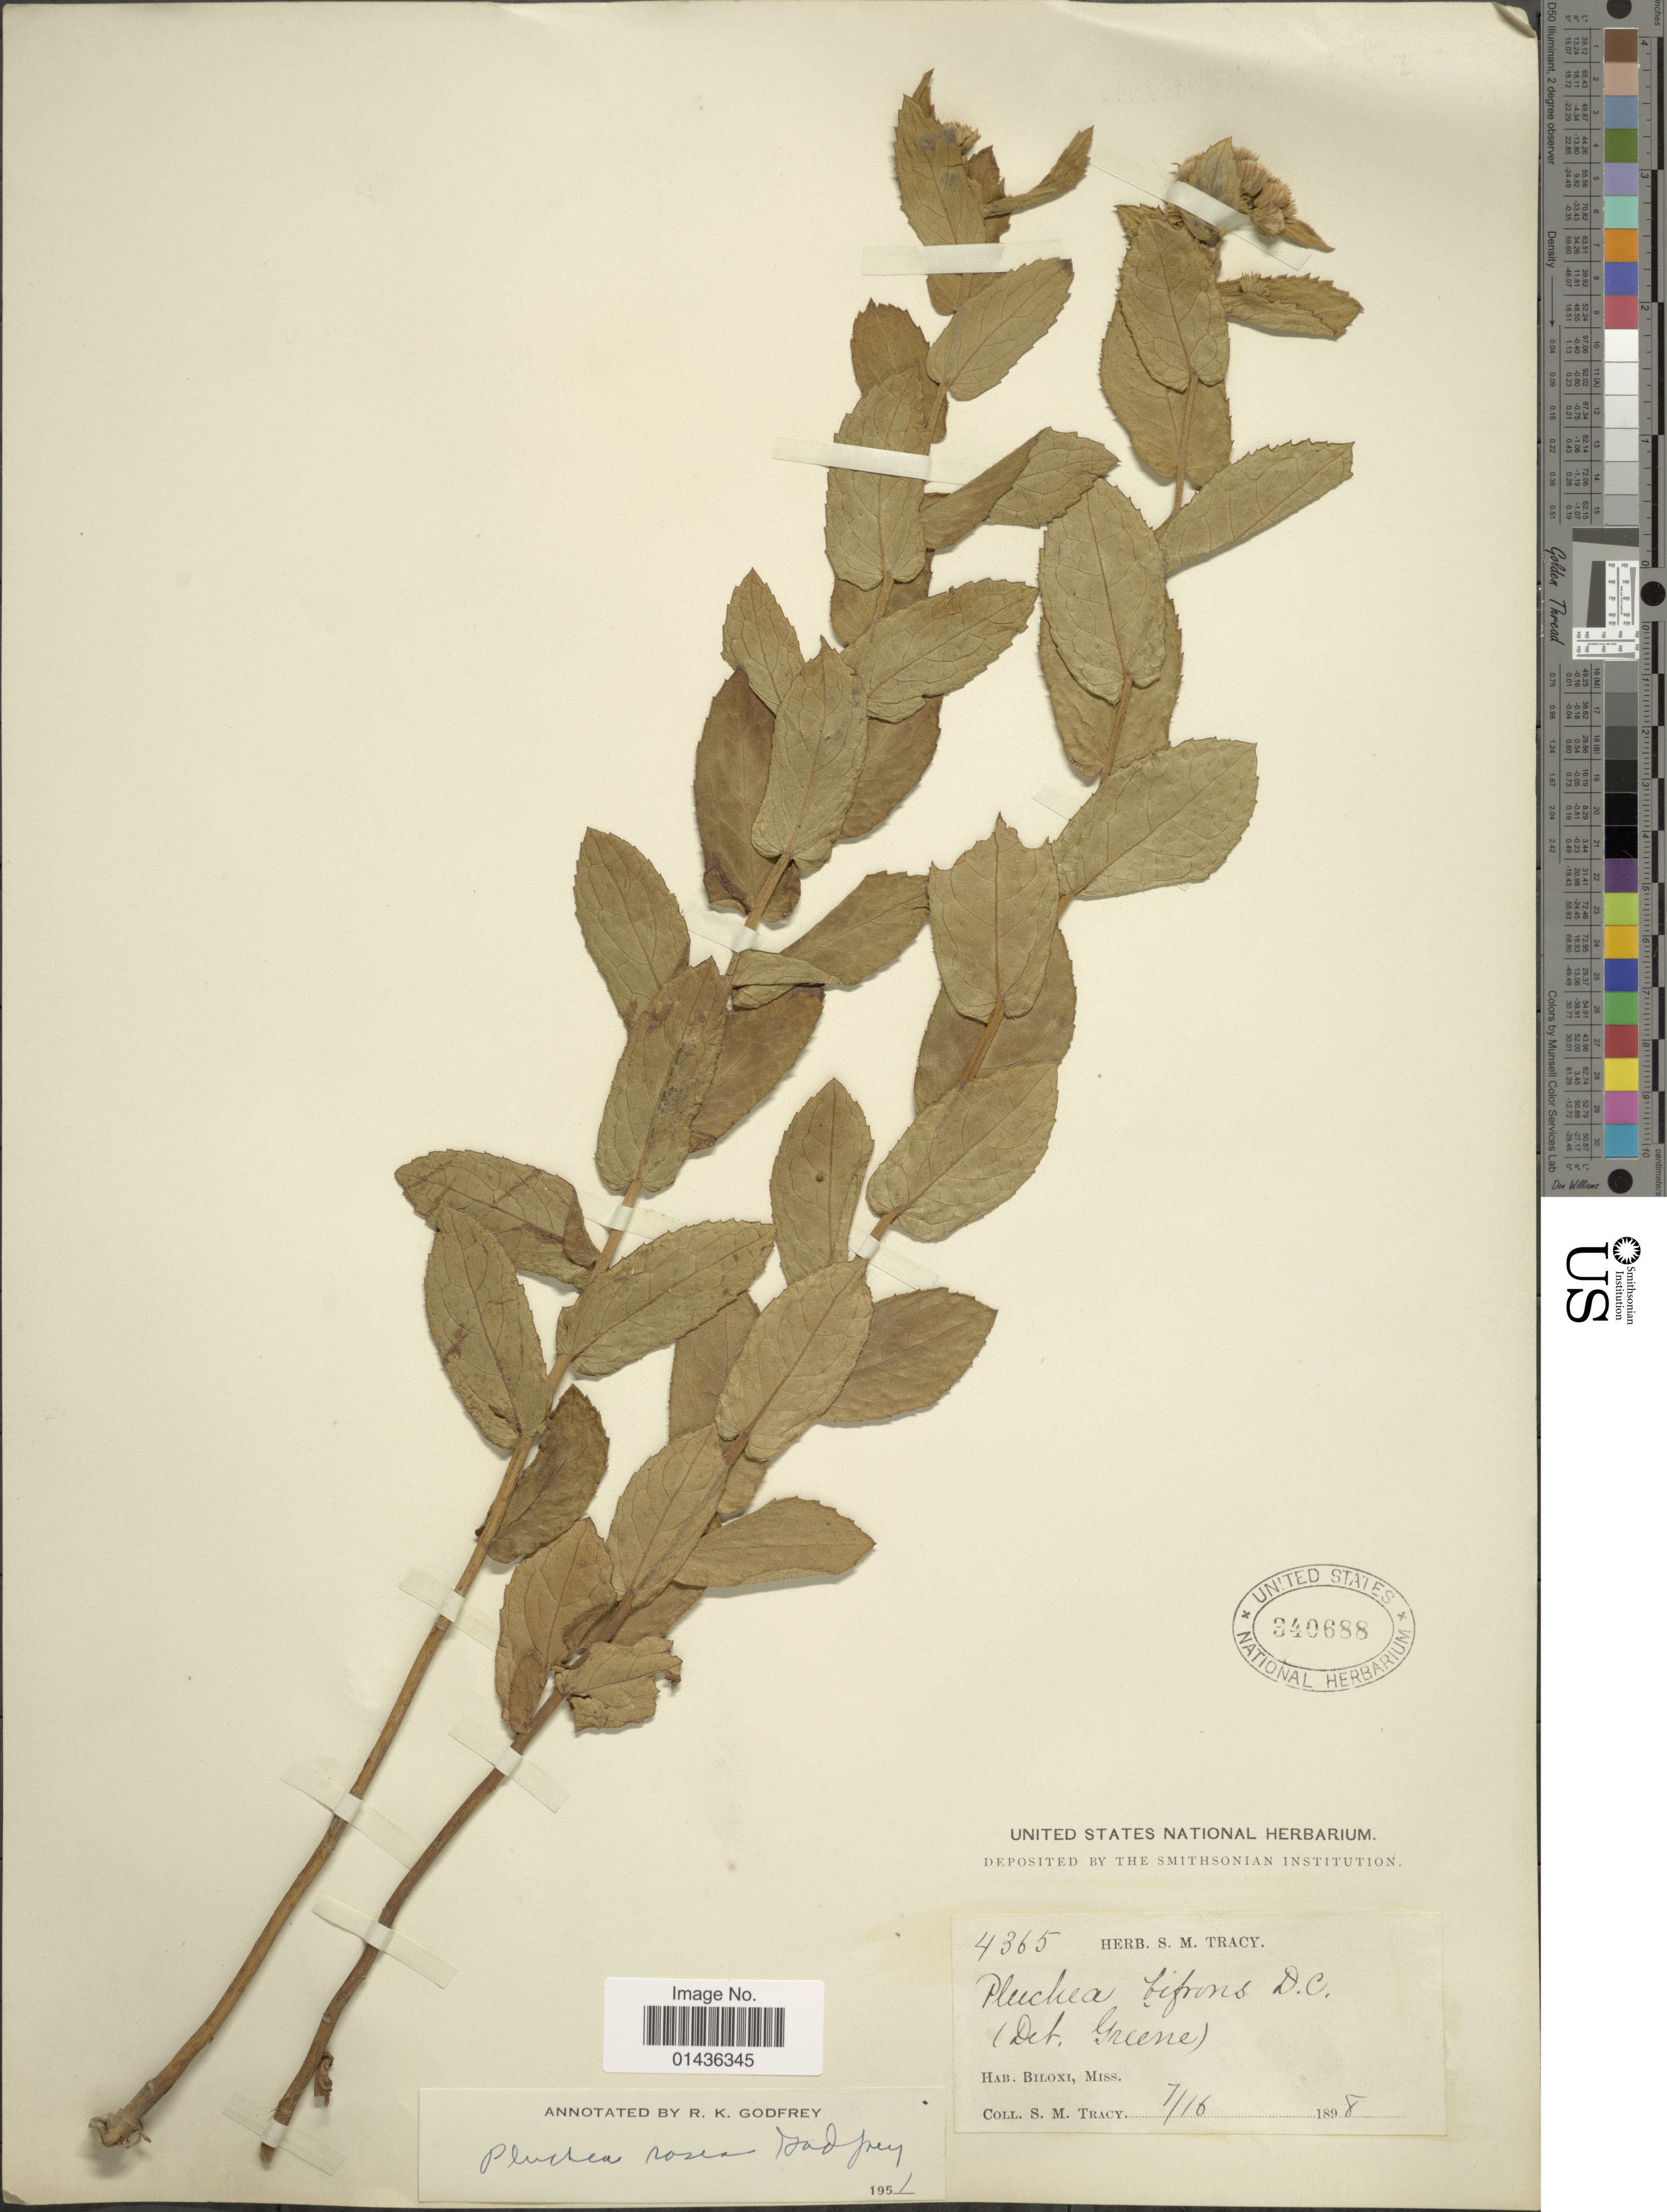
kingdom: Plantae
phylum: Tracheophyta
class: Magnoliopsida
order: Asterales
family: Asteraceae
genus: Pluchea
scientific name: Pluchea rosea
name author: R.K. Godfrey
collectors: S. M. Tracy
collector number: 4365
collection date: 1898-07-16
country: United States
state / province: Mississippi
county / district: Harrison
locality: Biloxi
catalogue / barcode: US 340688